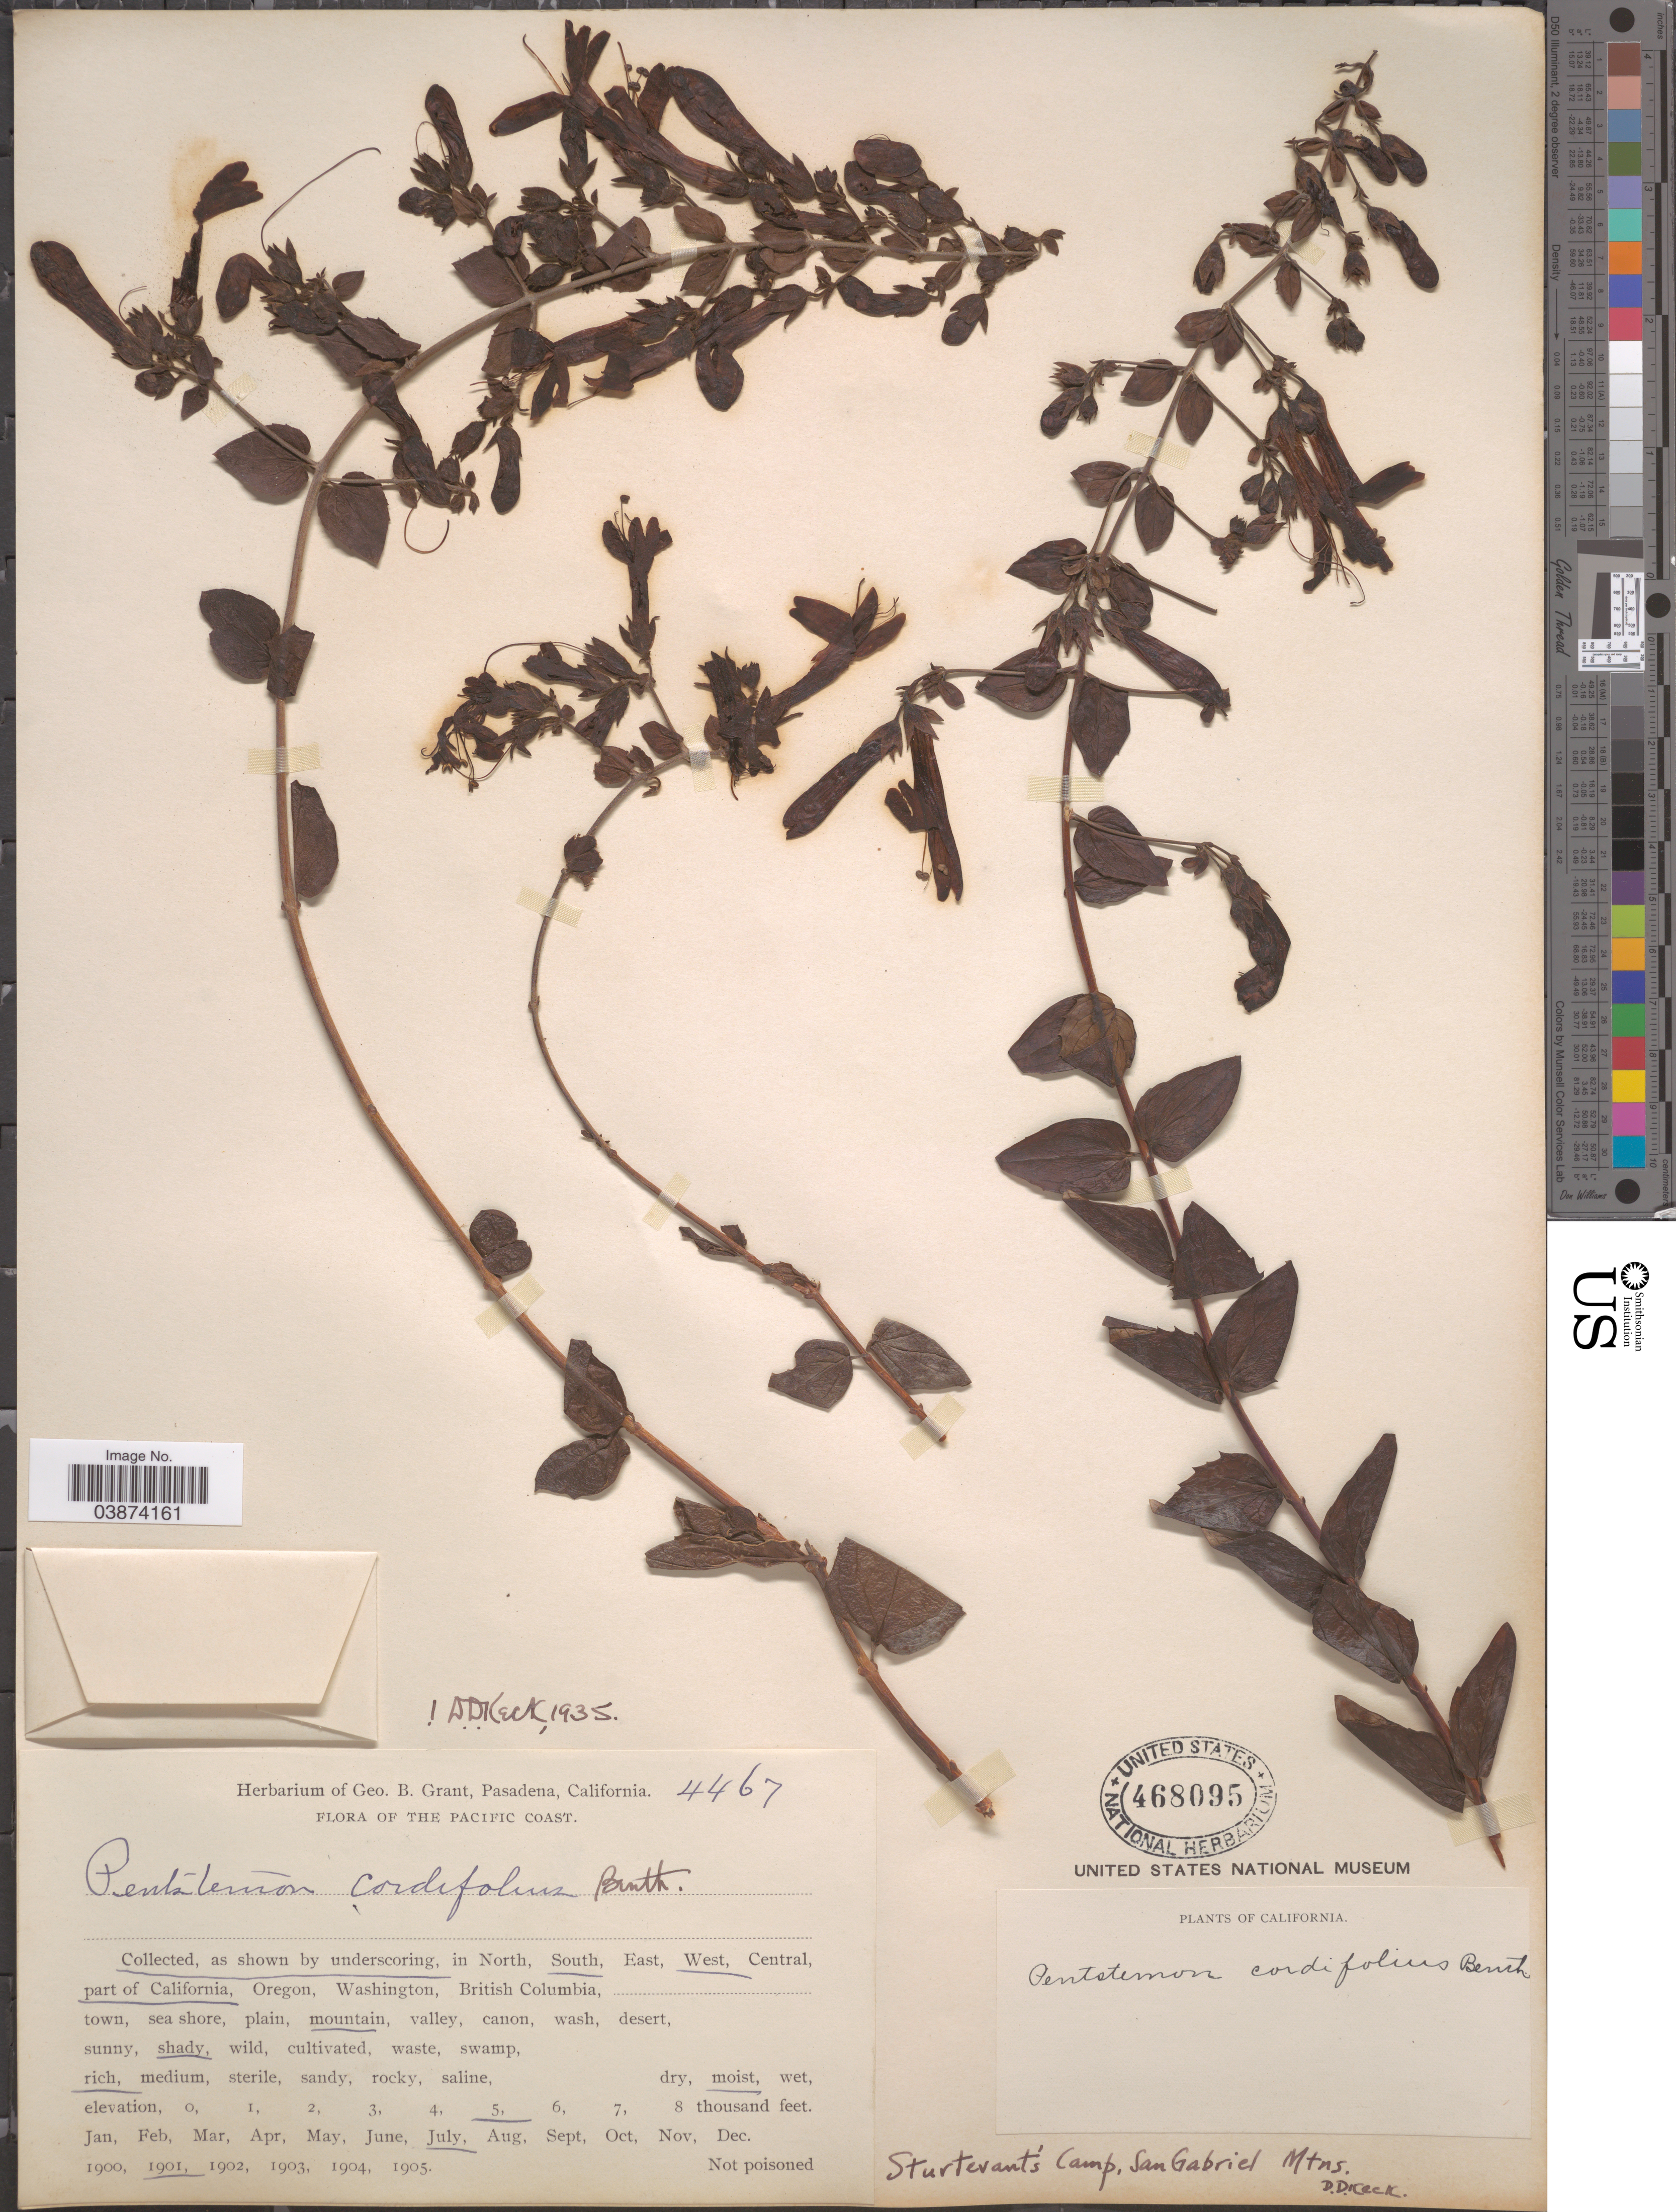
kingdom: Plantae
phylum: Tracheophyta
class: Magnoliopsida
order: Lamiales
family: Plantaginaceae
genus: Penstemon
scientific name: Penstemon cordifolius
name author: Benth.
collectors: ex herb. Geo. B. Grant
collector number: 4467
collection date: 1901-07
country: United States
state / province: California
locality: Pacific Coast. South, West part of California.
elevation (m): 1524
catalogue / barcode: US 468095